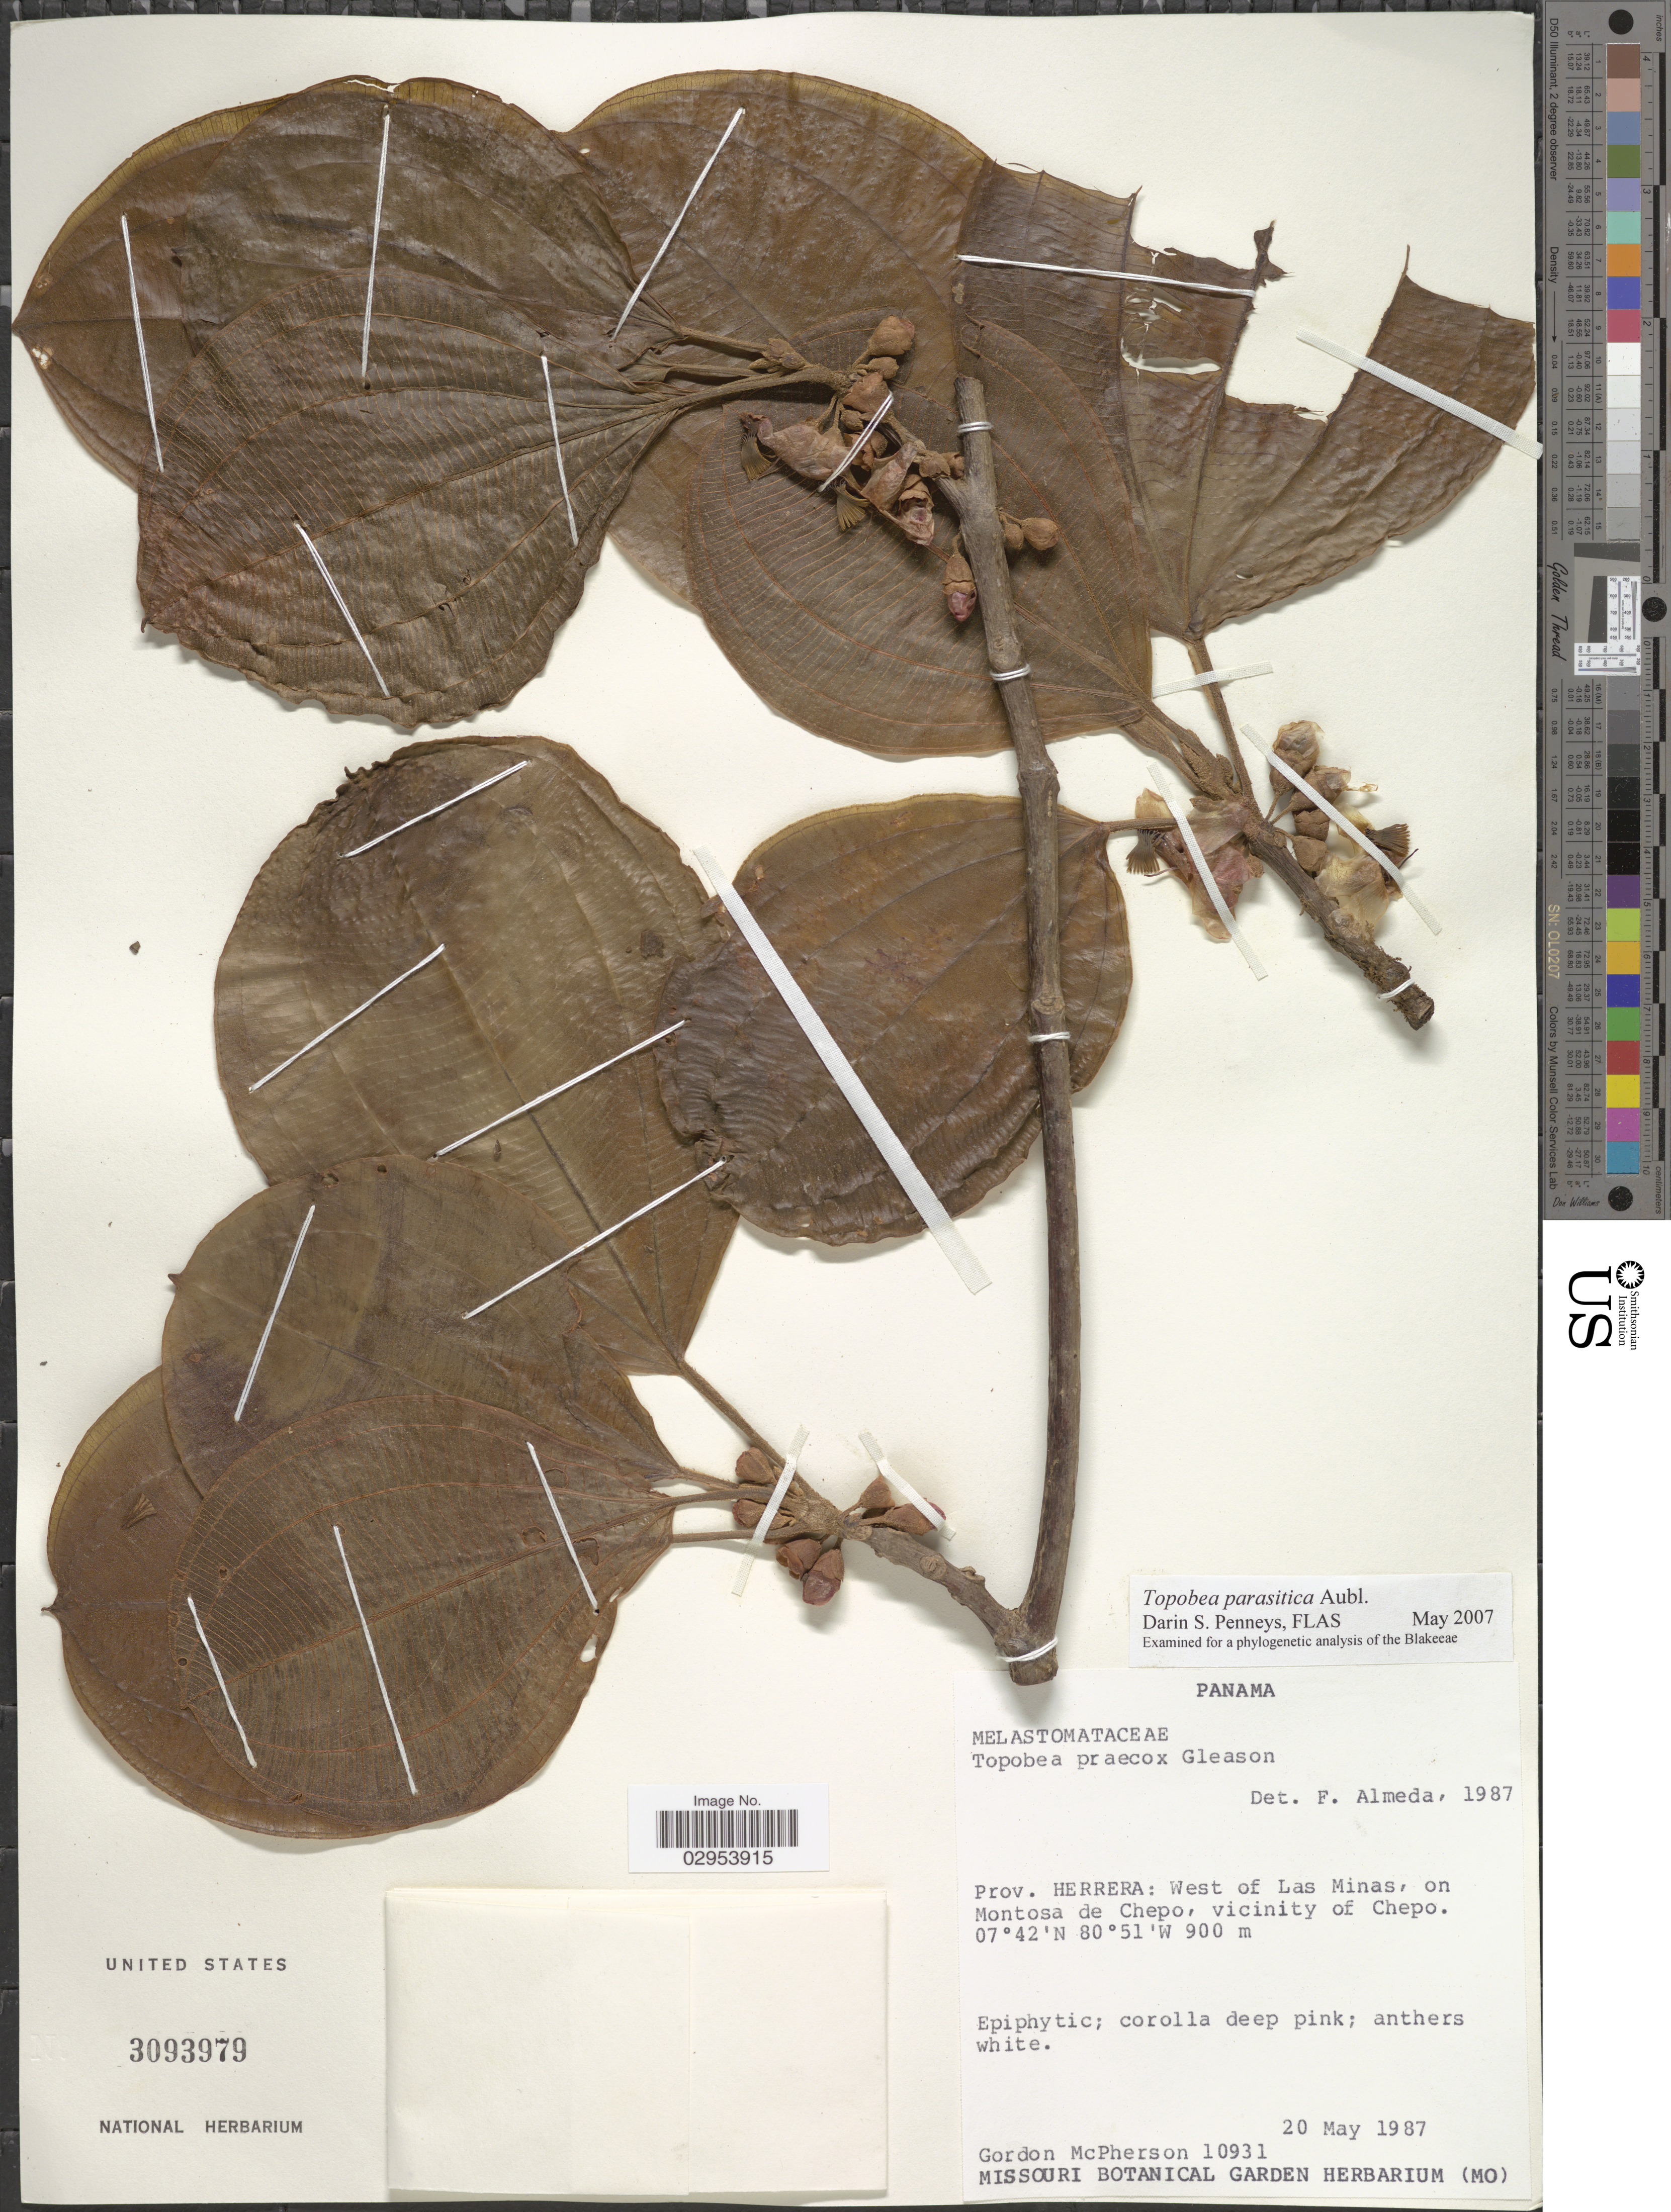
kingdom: Plantae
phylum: Tracheophyta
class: Magnoliopsida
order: Myrtales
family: Melastomataceae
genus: Topobea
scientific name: Topobea parasitica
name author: Aubl.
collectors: G. D. McPherson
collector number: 10931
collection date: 1987-05-20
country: Panama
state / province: Herrera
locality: West of Las Minas, on Montosa de Chepo, vicinity of Chepo.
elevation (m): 900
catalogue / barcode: US 3093979